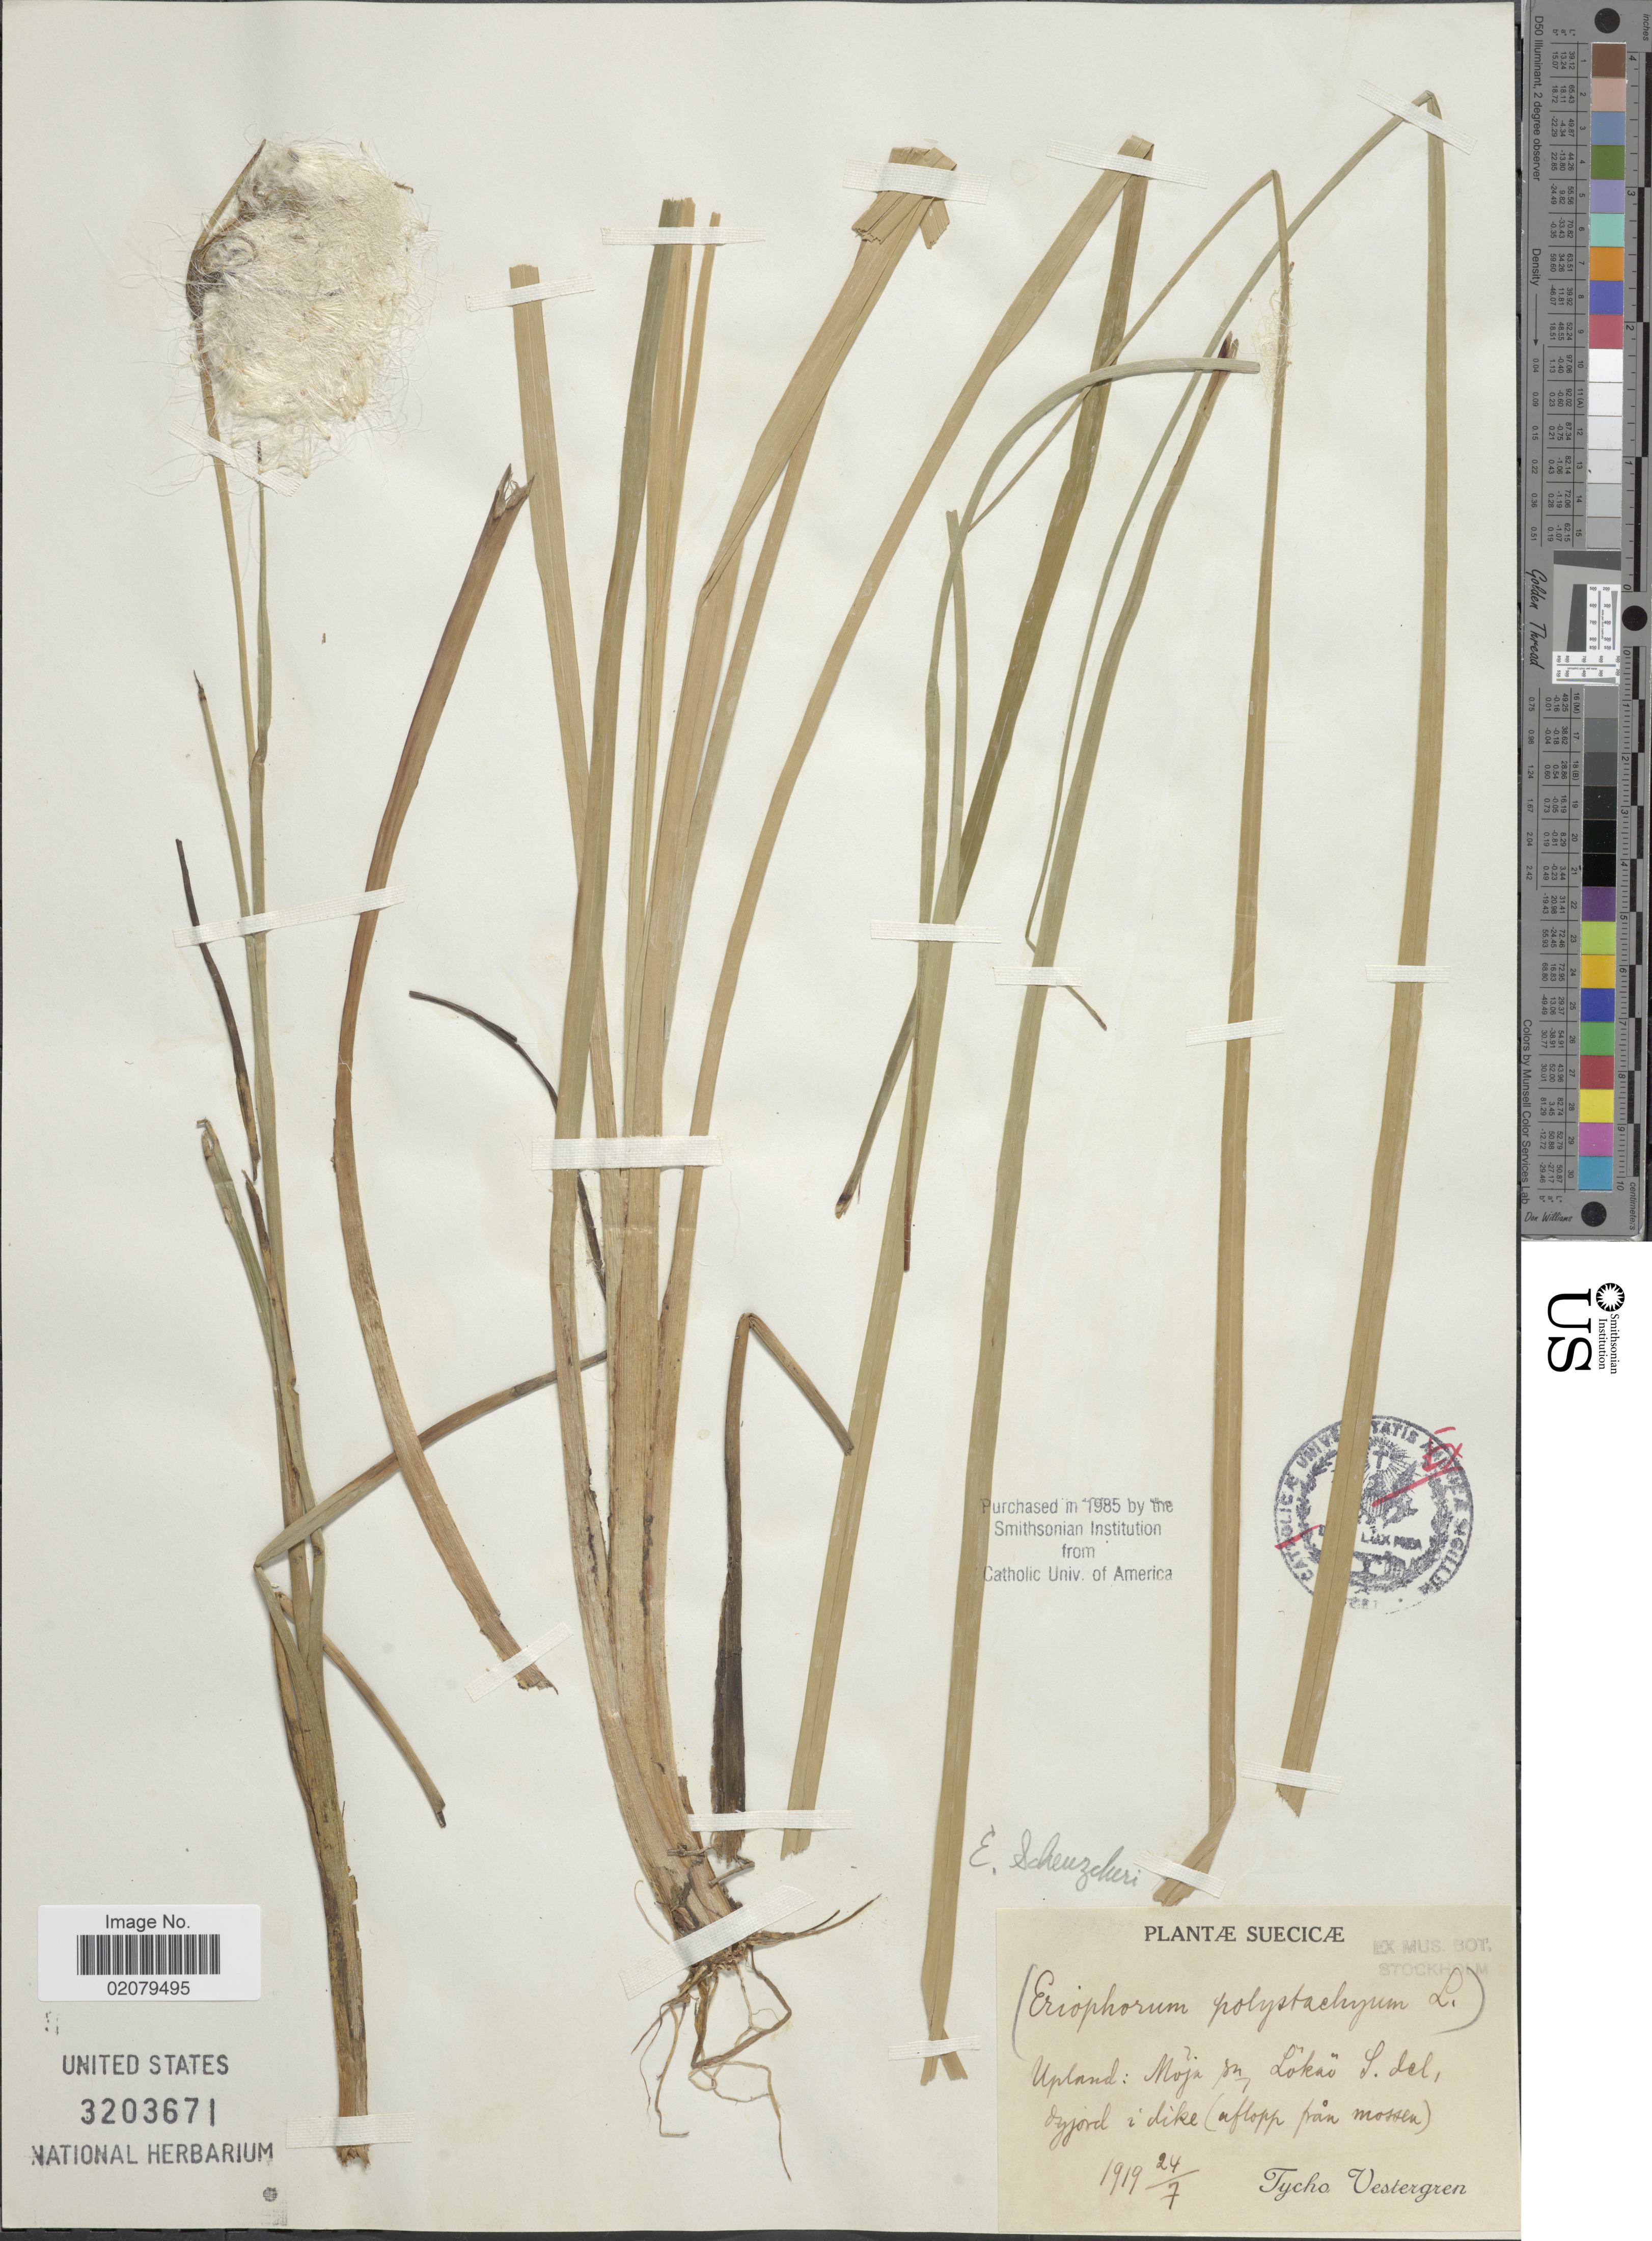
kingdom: Plantae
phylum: Tracheophyta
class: Liliopsida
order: Poales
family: Cyperaceae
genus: Eriophorum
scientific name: Eriophorum scheuchzeri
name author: Hoppe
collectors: T. Vestergren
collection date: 1919-07-24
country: Sweden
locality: Suecicae, Upland: Möja sn. Lokao S. del Oyjord i dike (aflopp fran mossen). [interpreted]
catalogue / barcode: US 3203671